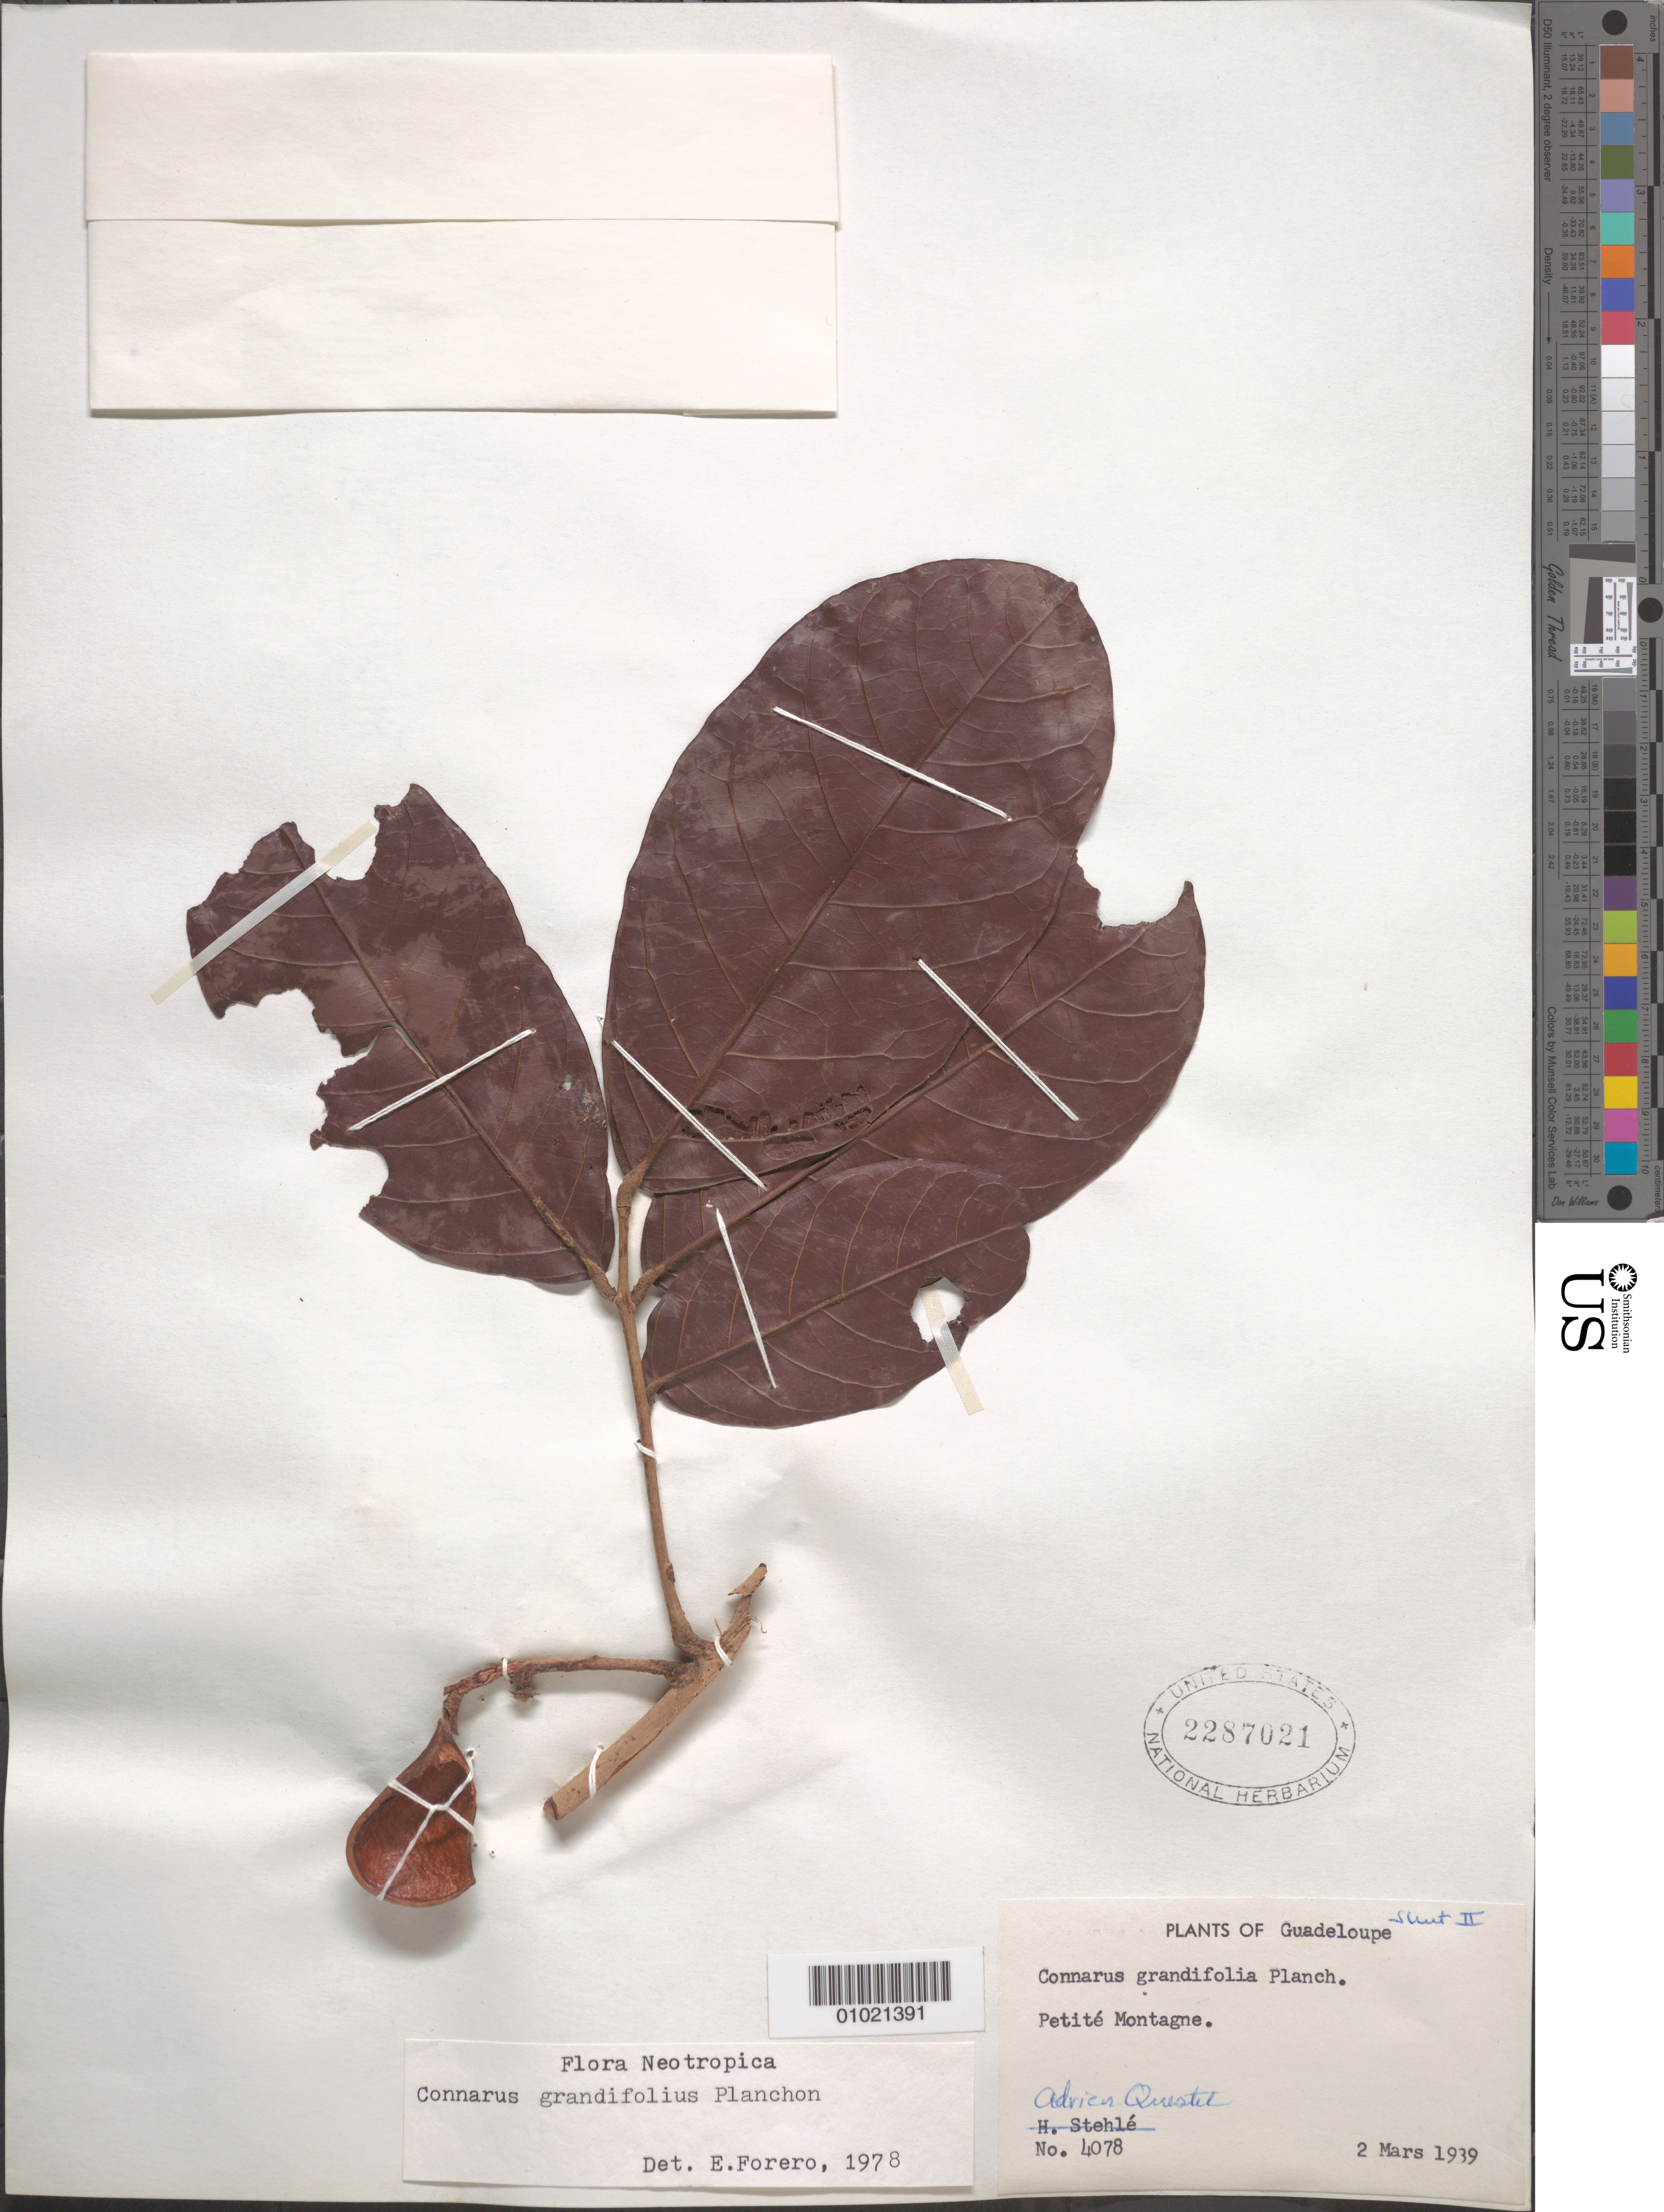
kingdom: Plantae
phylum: Tracheophyta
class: Magnoliopsida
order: Oxalidales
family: Connaraceae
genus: Connarus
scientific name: Connarus grandifolius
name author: Planch.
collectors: A. Questel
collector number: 4078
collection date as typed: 02 Mar 1939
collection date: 1939-03-02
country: Guadeloupe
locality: Petite Montagne.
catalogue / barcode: US 2287021